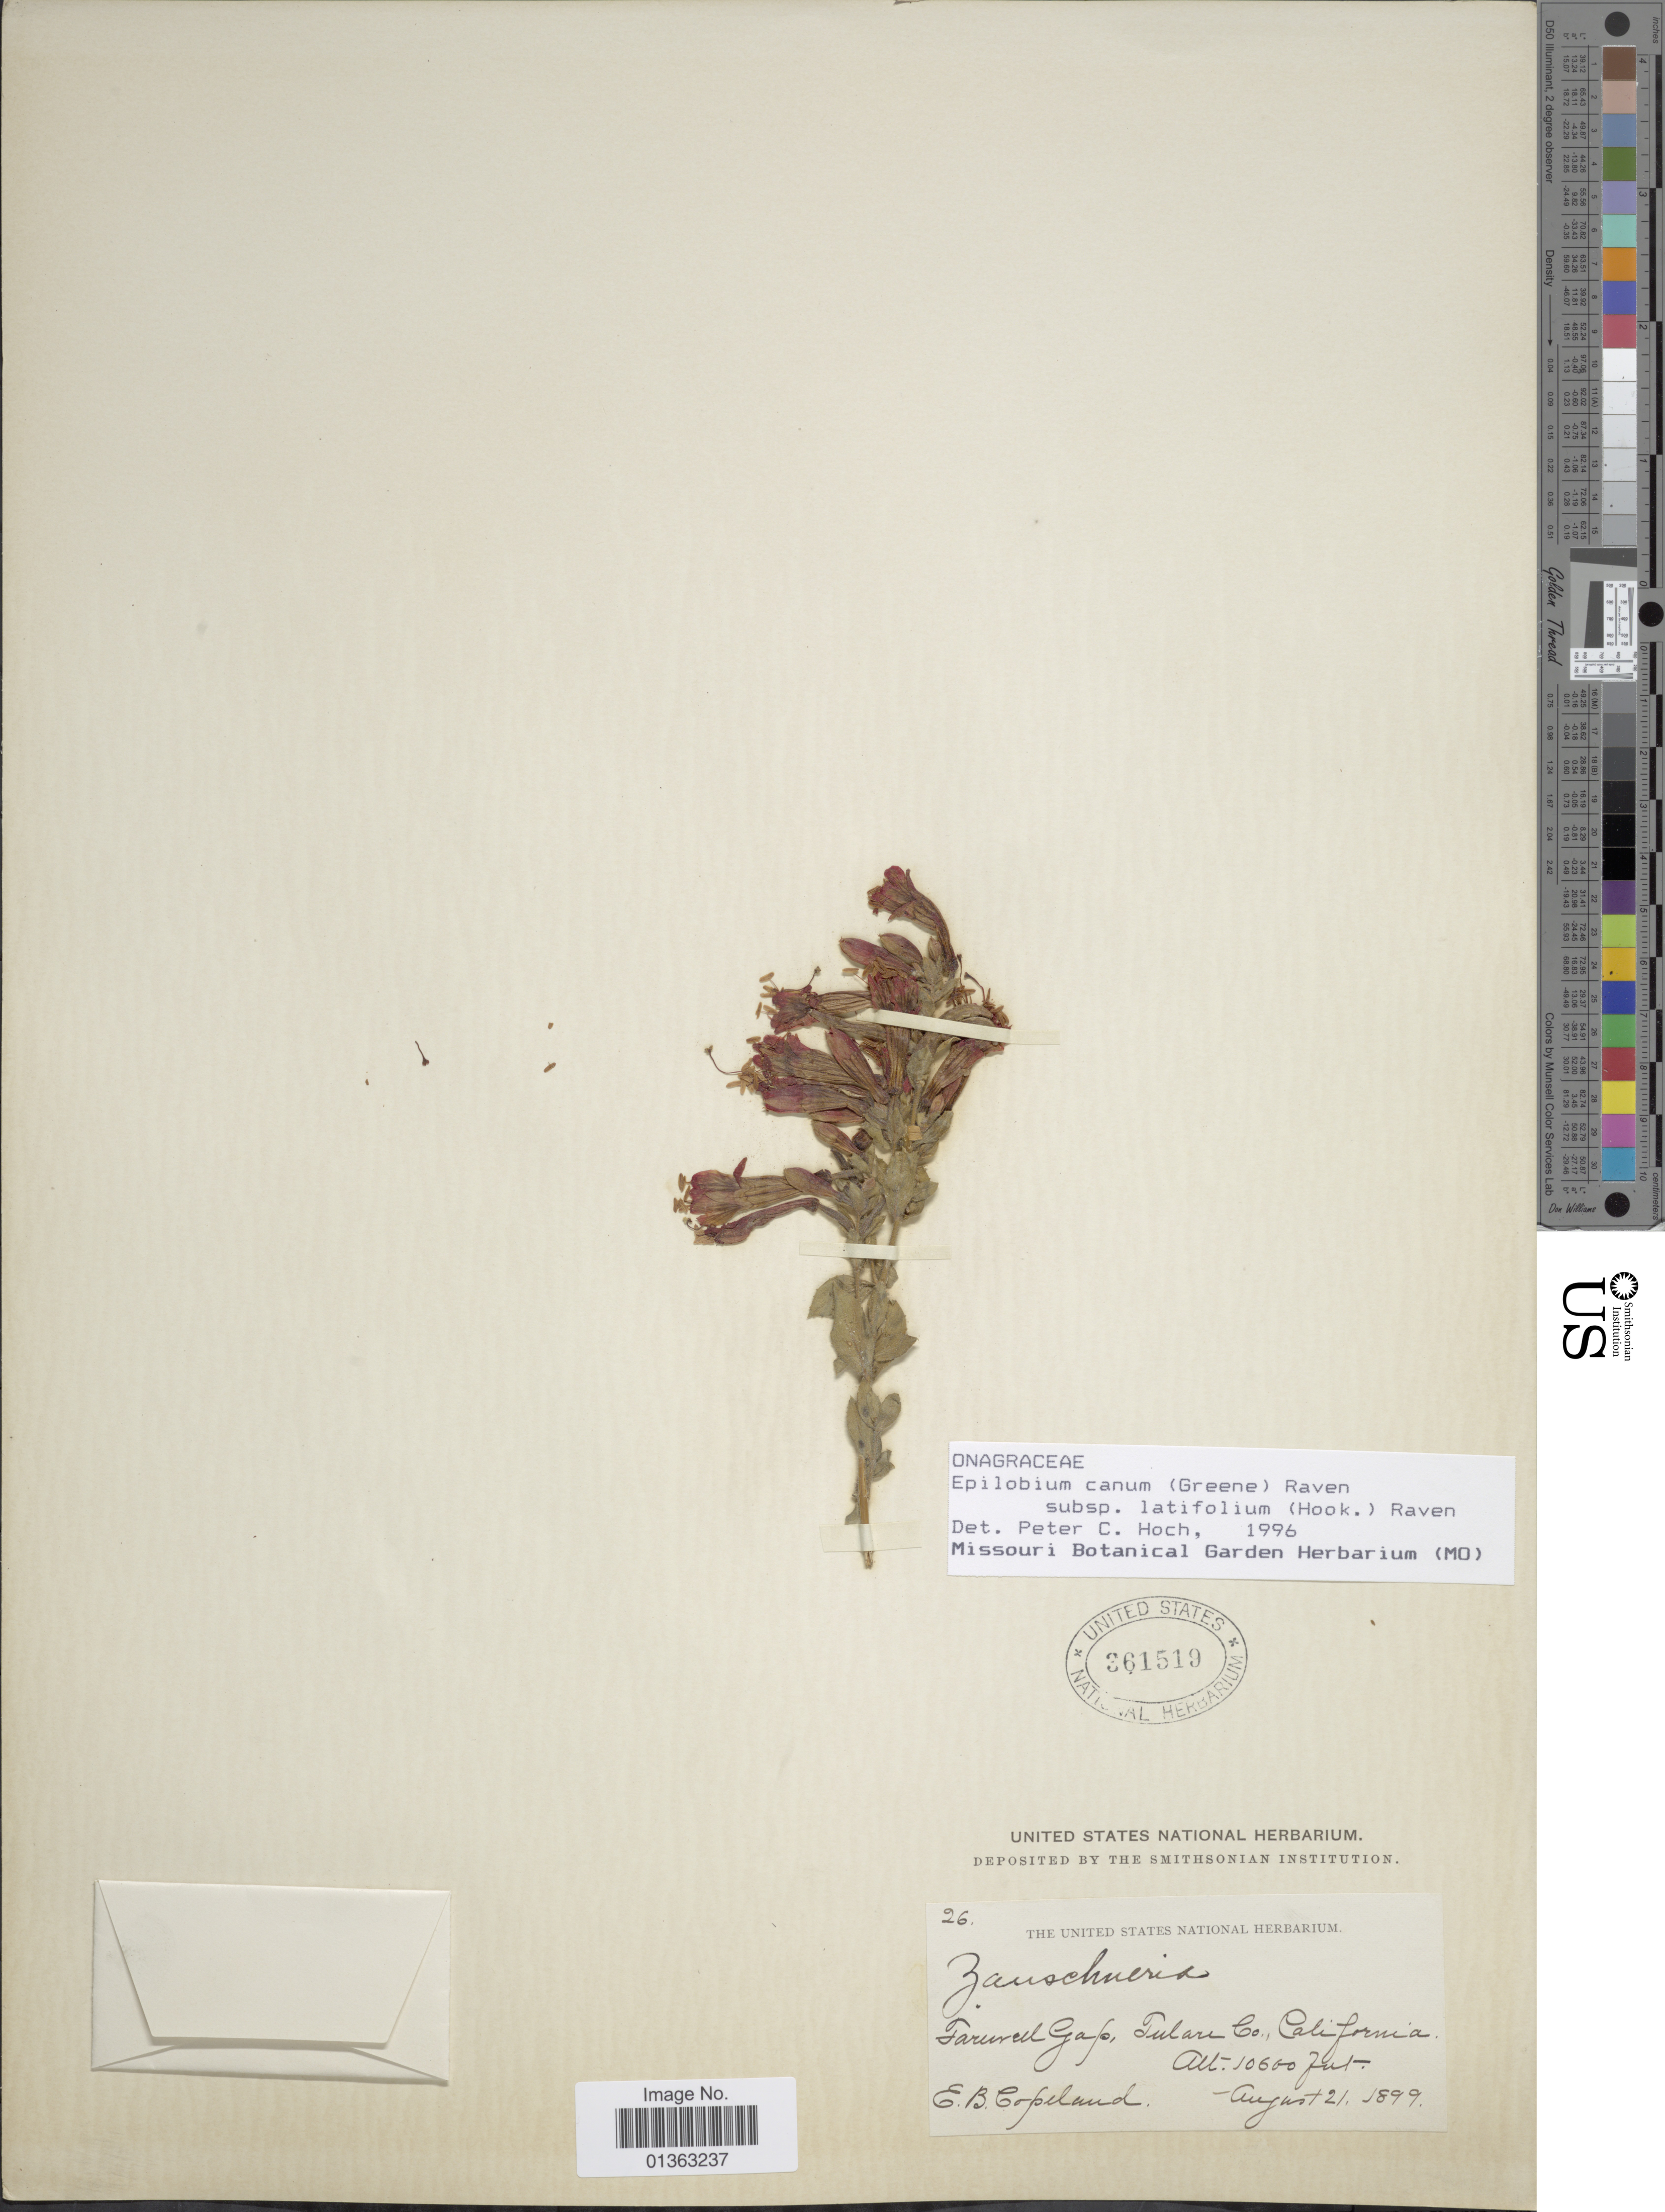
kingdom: Plantae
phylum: Tracheophyta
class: Magnoliopsida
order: Myrtales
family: Onagraceae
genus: Epilobium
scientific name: Epilobium canum subsp. latifolium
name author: (Hook.) P.H. Raven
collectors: E. B. Copeland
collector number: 26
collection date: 1899-08-21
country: United States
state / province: California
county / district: Tulare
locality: Farewell Gap, Tulare Co.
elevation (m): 3231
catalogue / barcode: US 361519